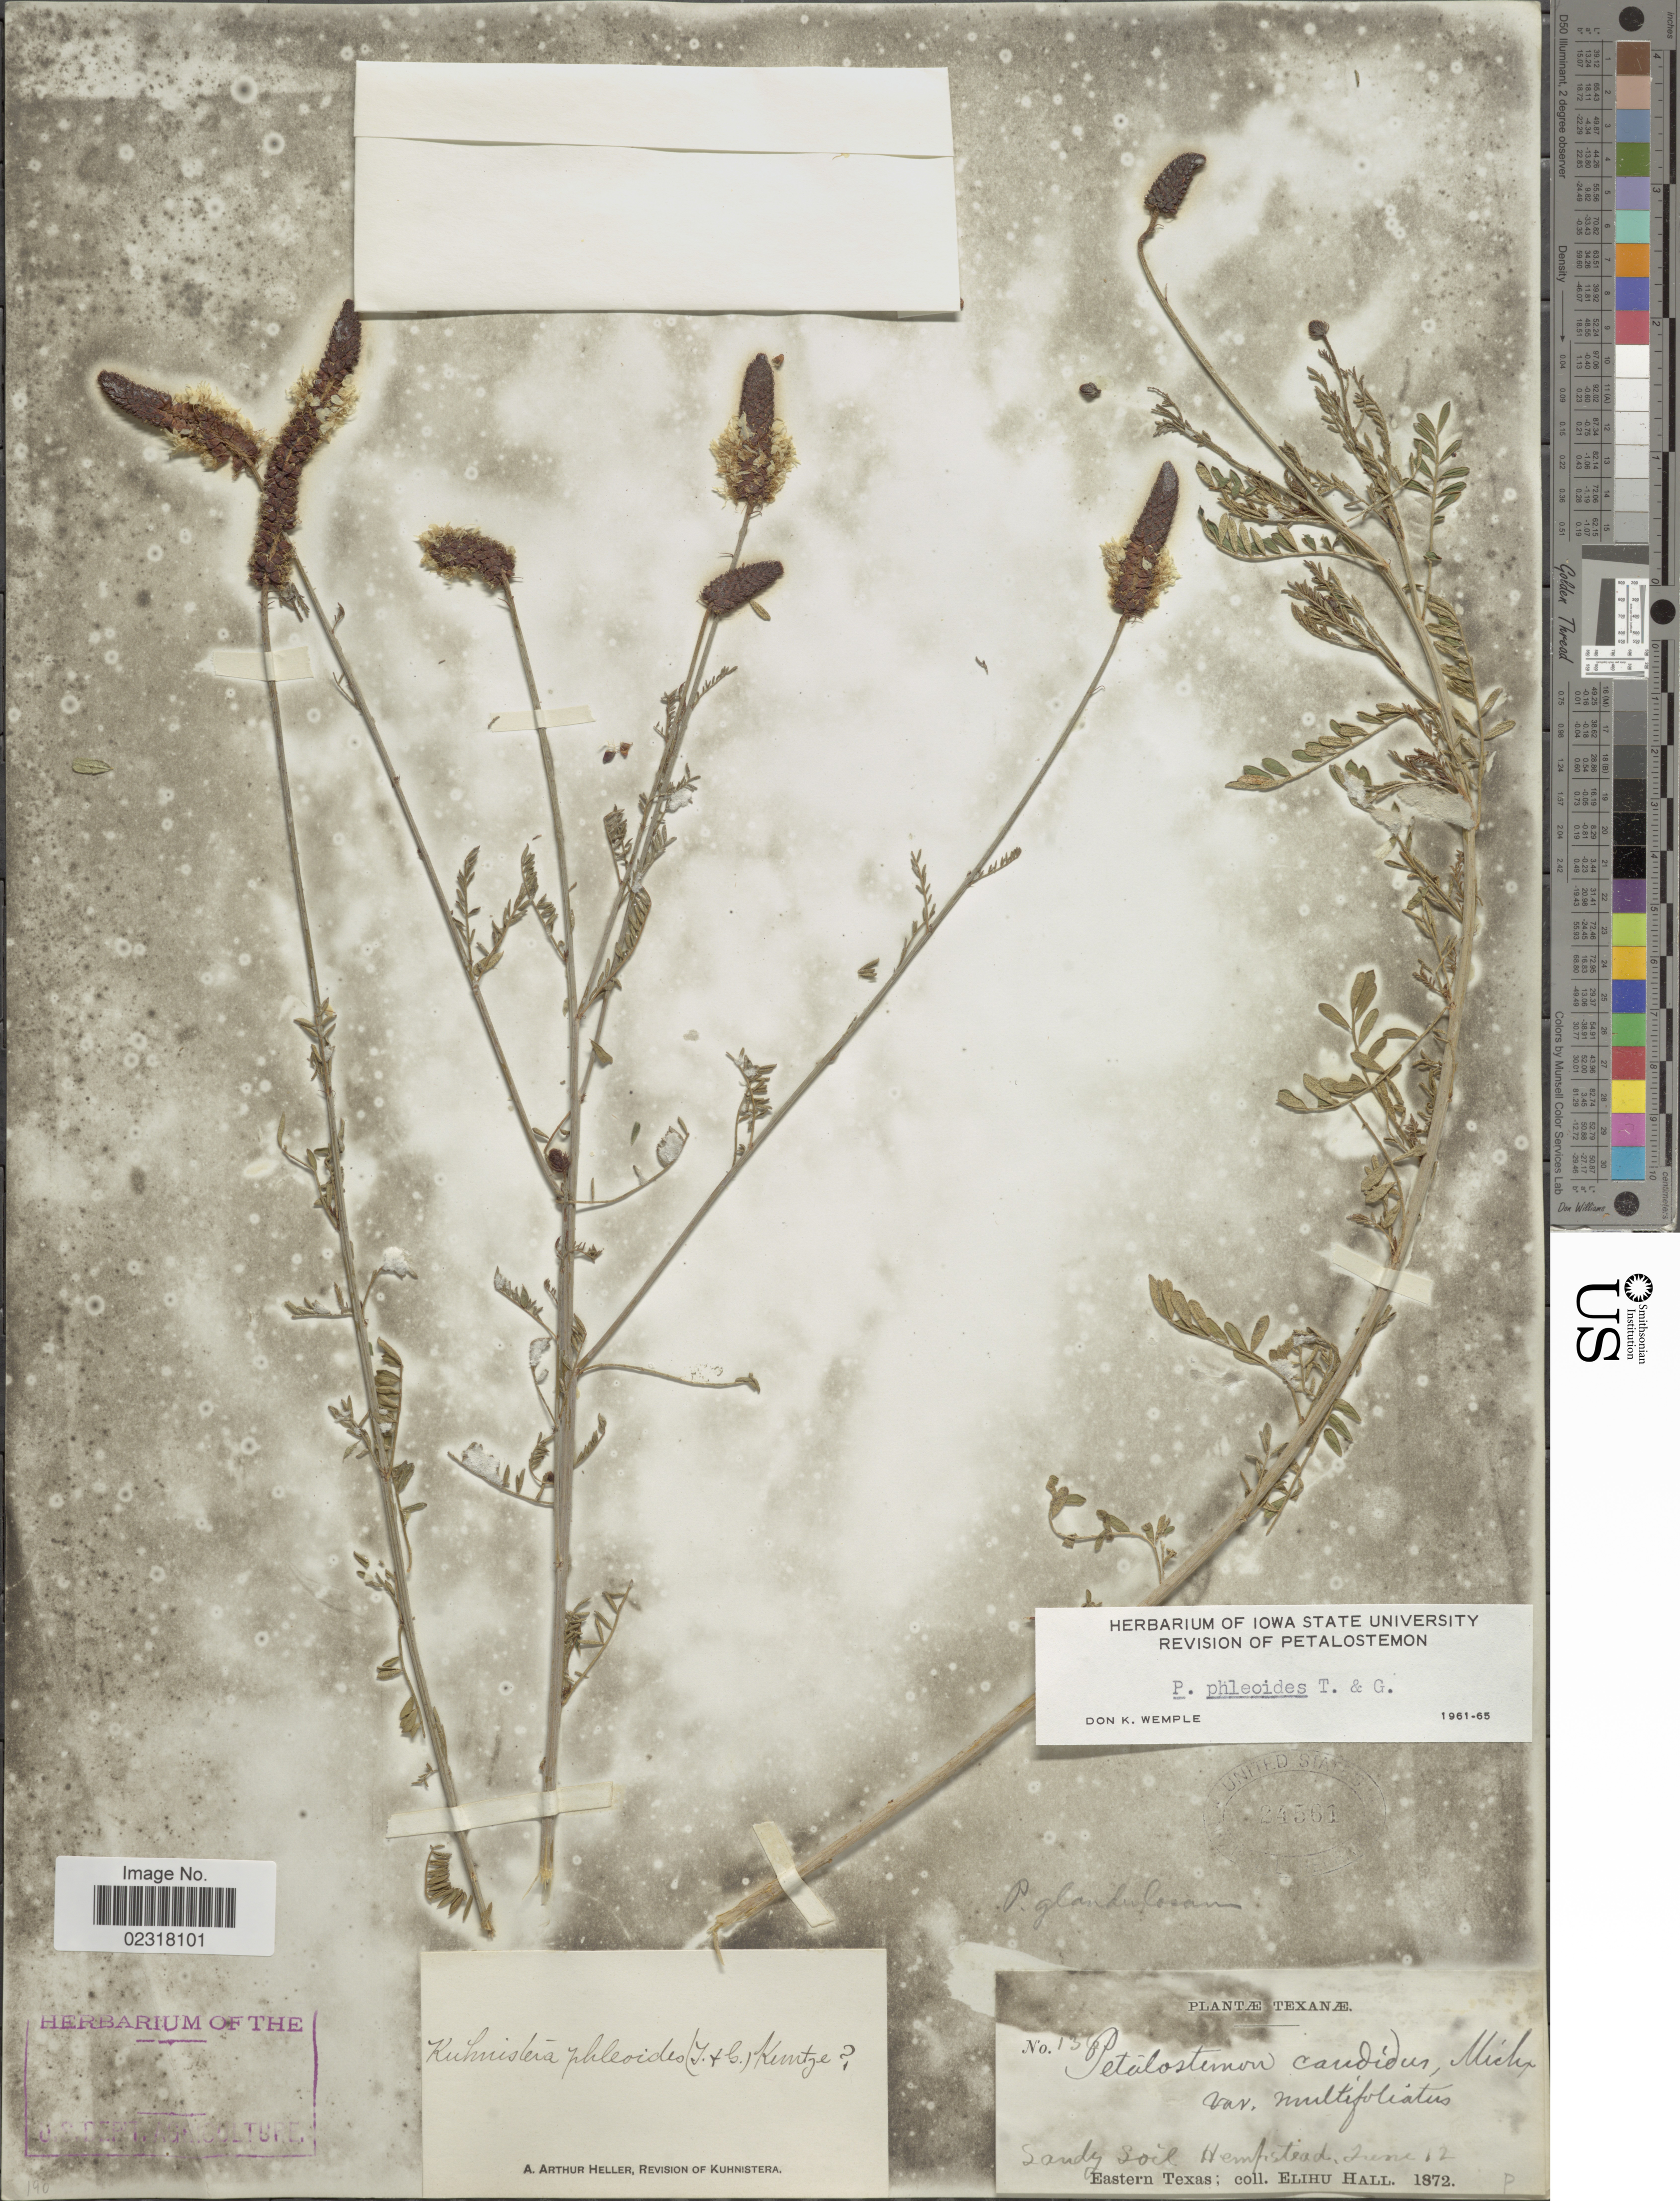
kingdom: Plantae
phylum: Tracheophyta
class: Magnoliopsida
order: Fabales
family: Fabaceae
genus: Dalea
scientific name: Dalea phleoides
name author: (Torr. & A. Gray) Shinners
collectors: E. Hall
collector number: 136*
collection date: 1872-06-12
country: United States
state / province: Texas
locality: Sandy soil, Hempstead, Eastern Texas.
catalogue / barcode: US 24561